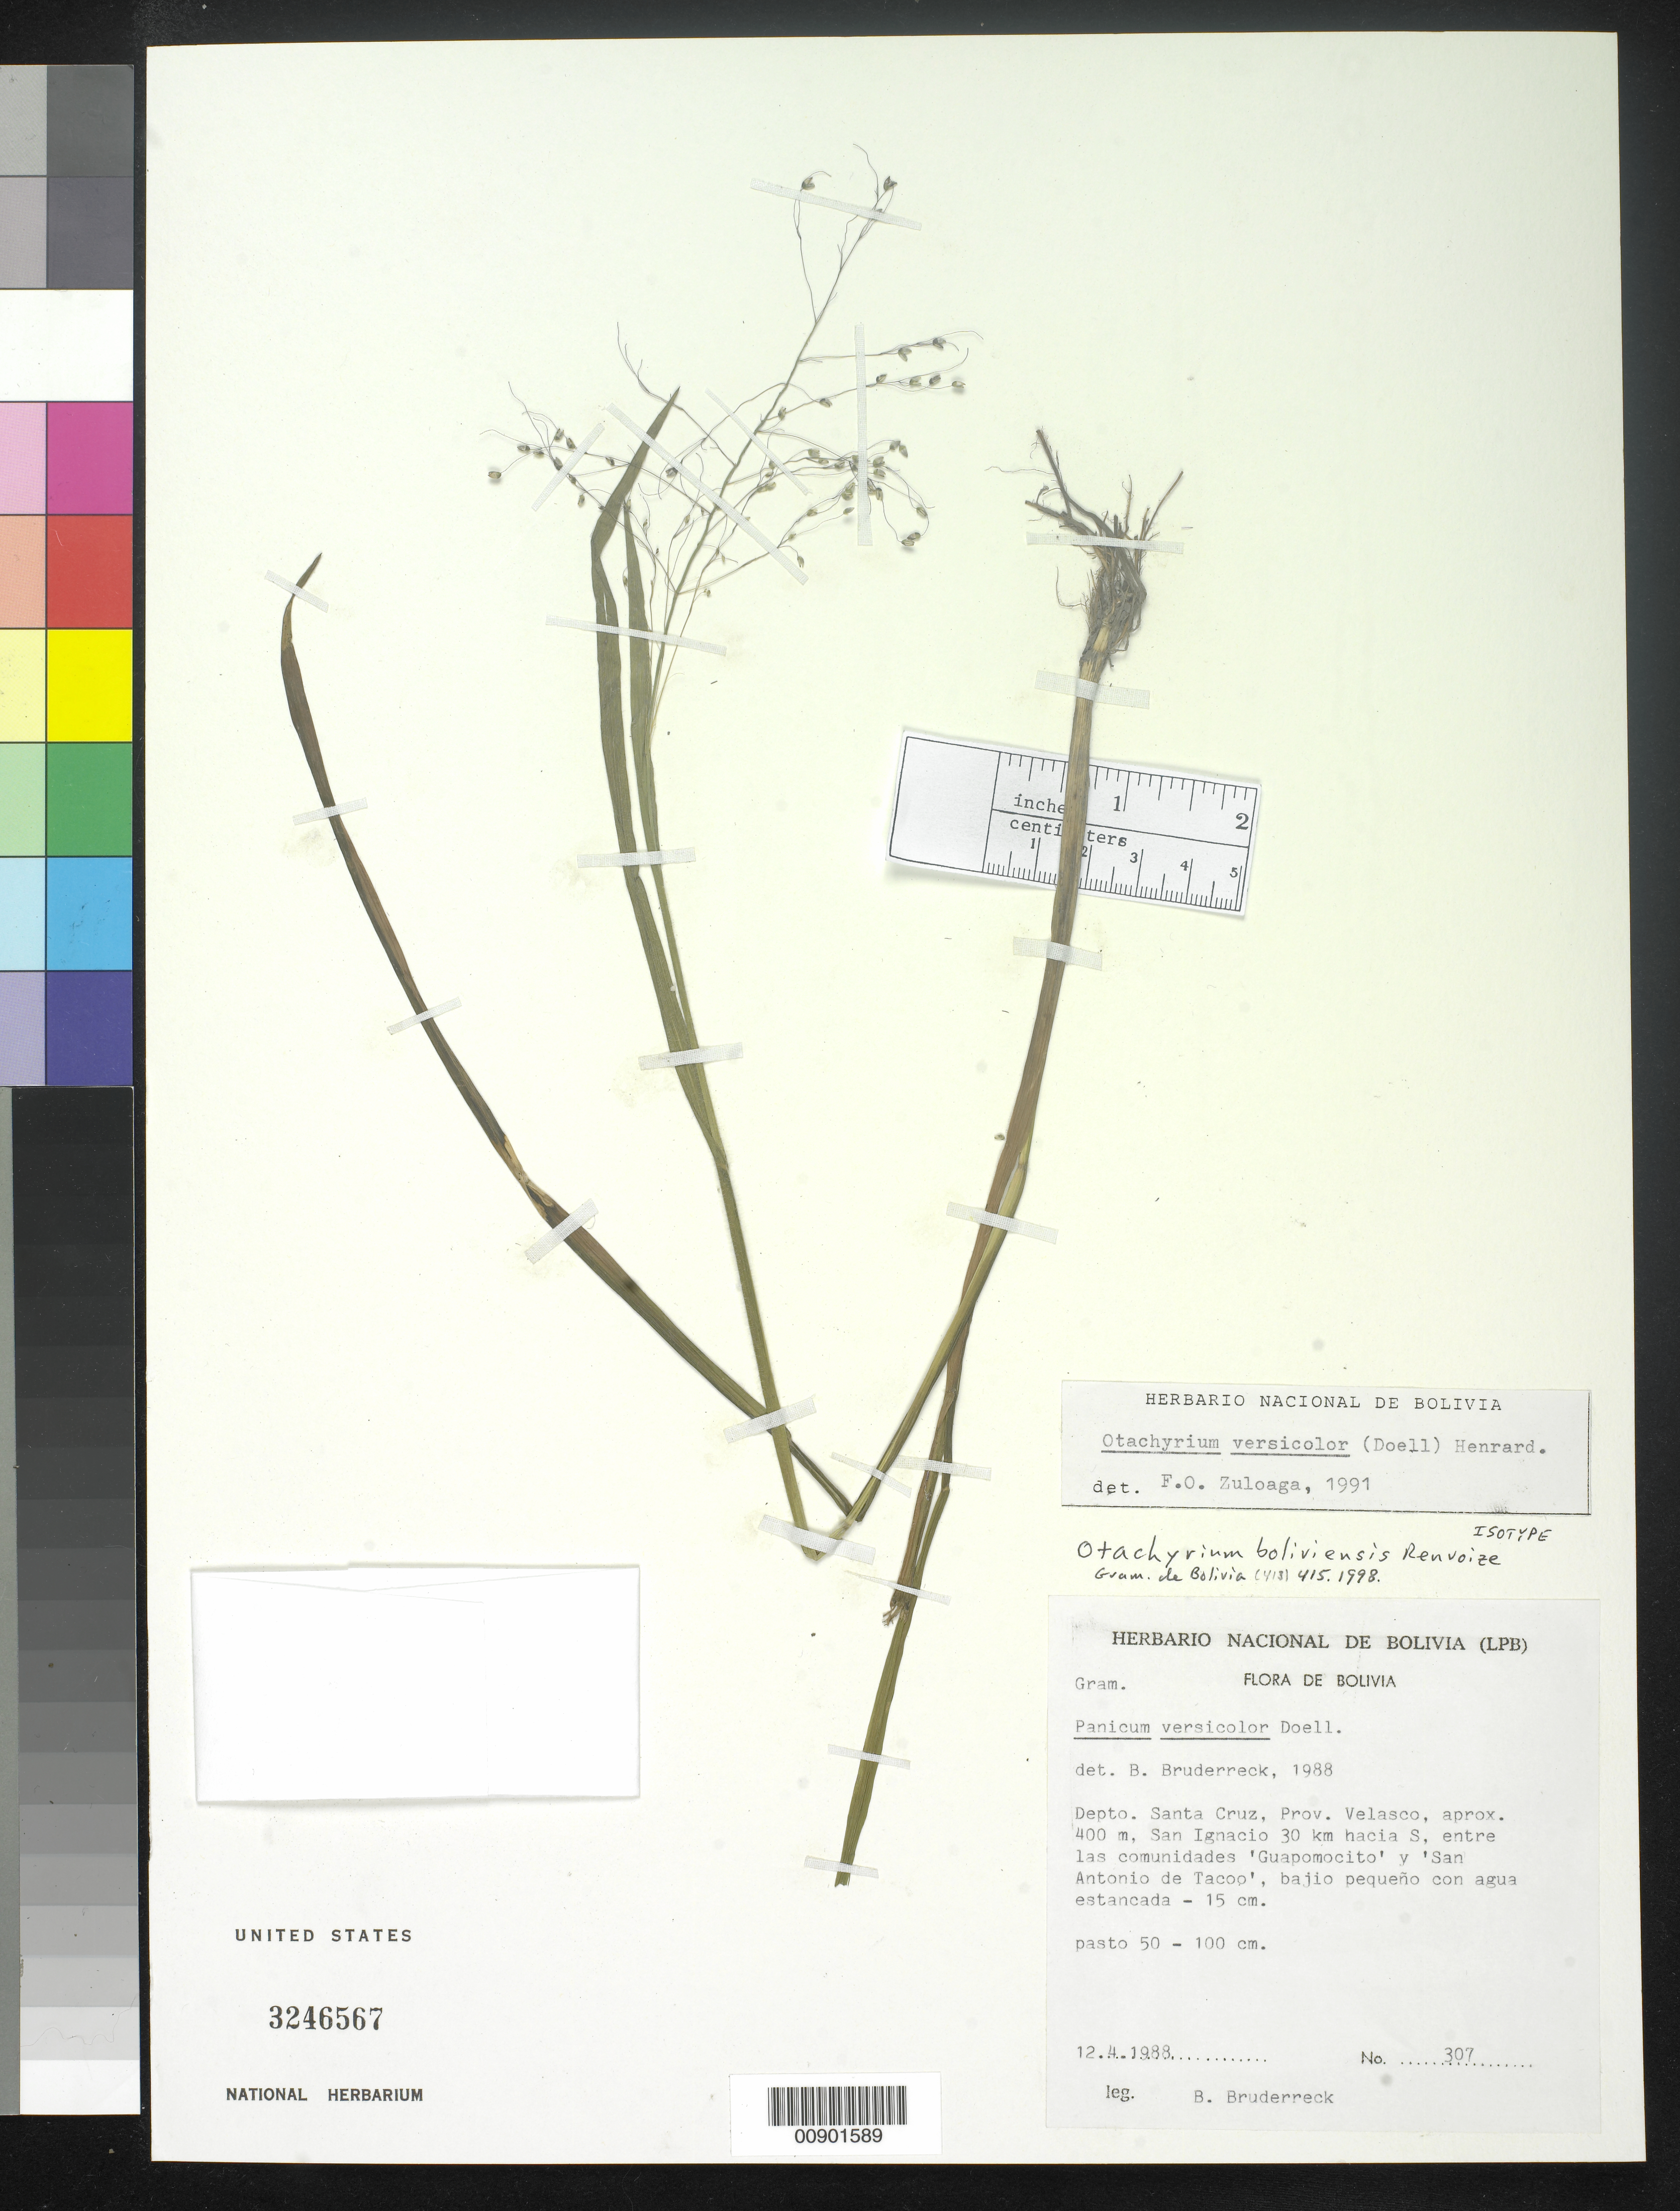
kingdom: Plantae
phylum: Tracheophyta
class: Liliopsida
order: Poales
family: Poaceae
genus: Otachyrium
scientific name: Otachyrium boliviensis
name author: Renvoize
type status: Isotype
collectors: B. Bruderreck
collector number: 307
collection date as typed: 12 Apr 1988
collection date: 1988-04-12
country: Bolivia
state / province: Santa Cruz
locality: Depto. Santa Cruz, Prov. Velasco, aprox. 400 m, San Ignacio 30 km hcia S, entre las comunidades 'Guapomocito' y 'San Antonio de Tacoo'.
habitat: Bajio pequeño con agua estancada - 15 cm.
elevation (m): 400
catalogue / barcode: US 3246567